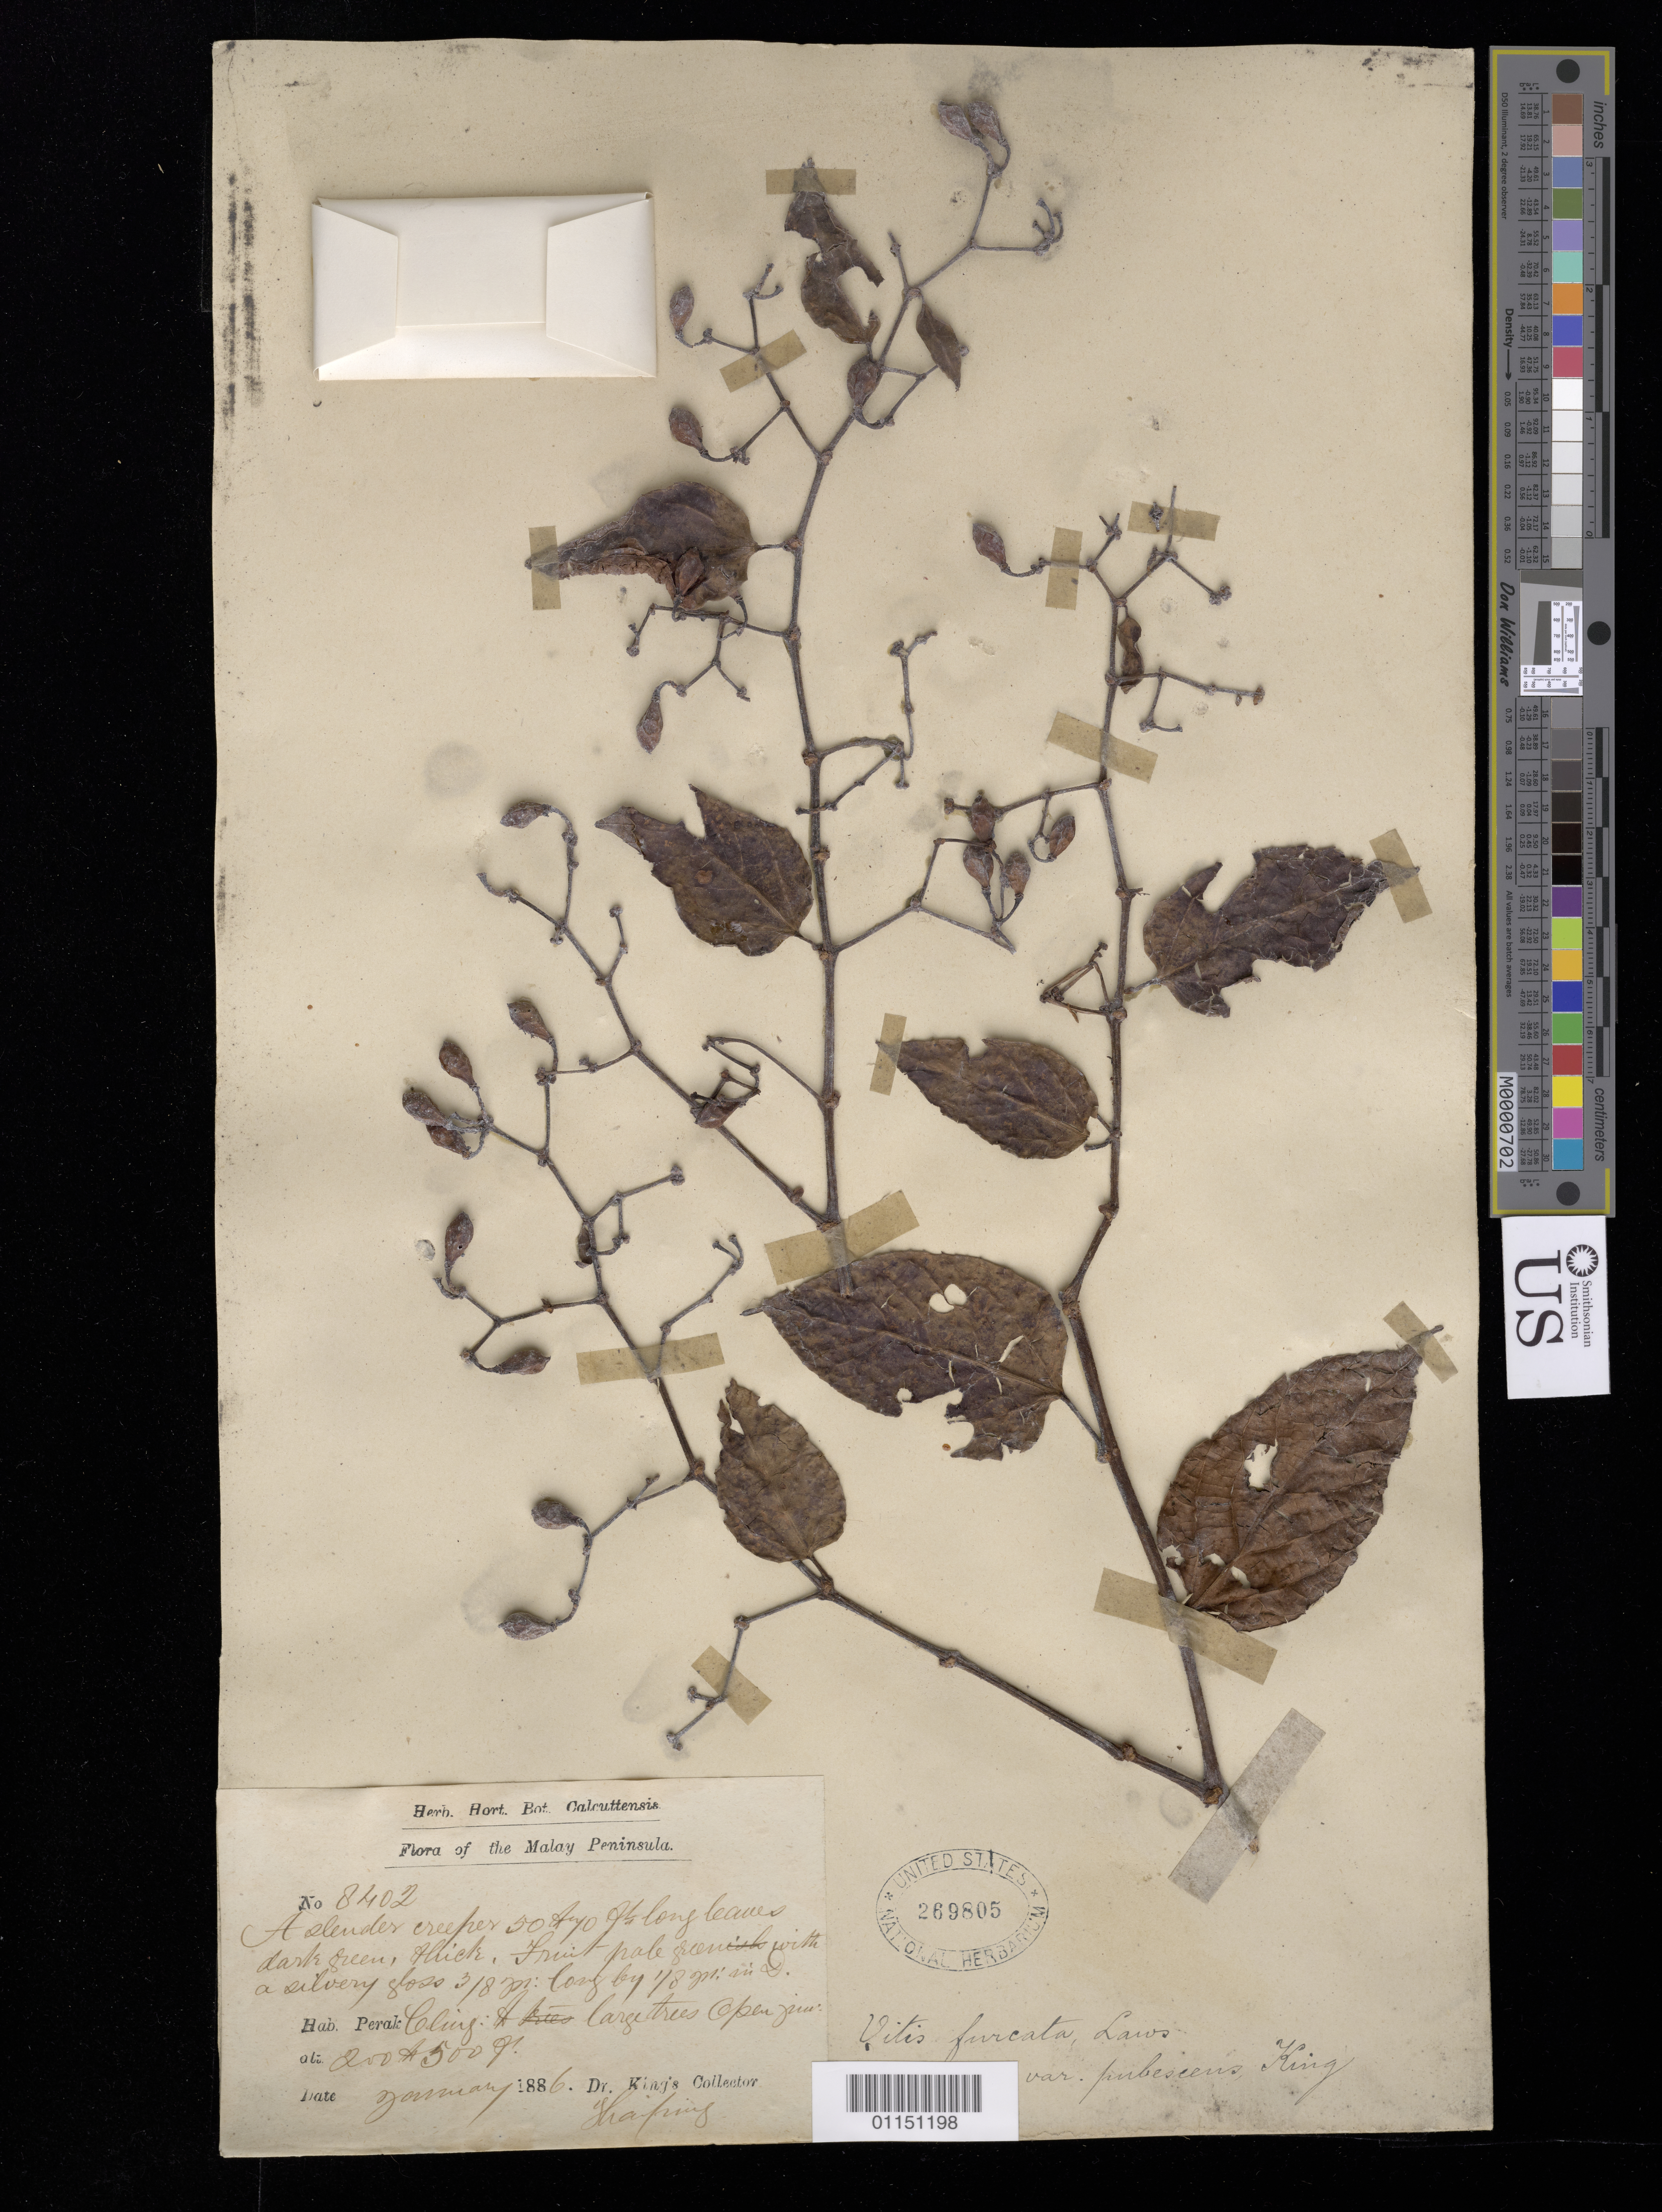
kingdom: Plantae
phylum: Tracheophyta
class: Magnoliopsida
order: Vitales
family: Vitaceae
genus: Vitis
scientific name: Vitis furcata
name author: M.A. Lawson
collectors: King, --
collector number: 8402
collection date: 1886-01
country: Malaysia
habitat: Climbing at large trees.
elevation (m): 61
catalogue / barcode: US 269805